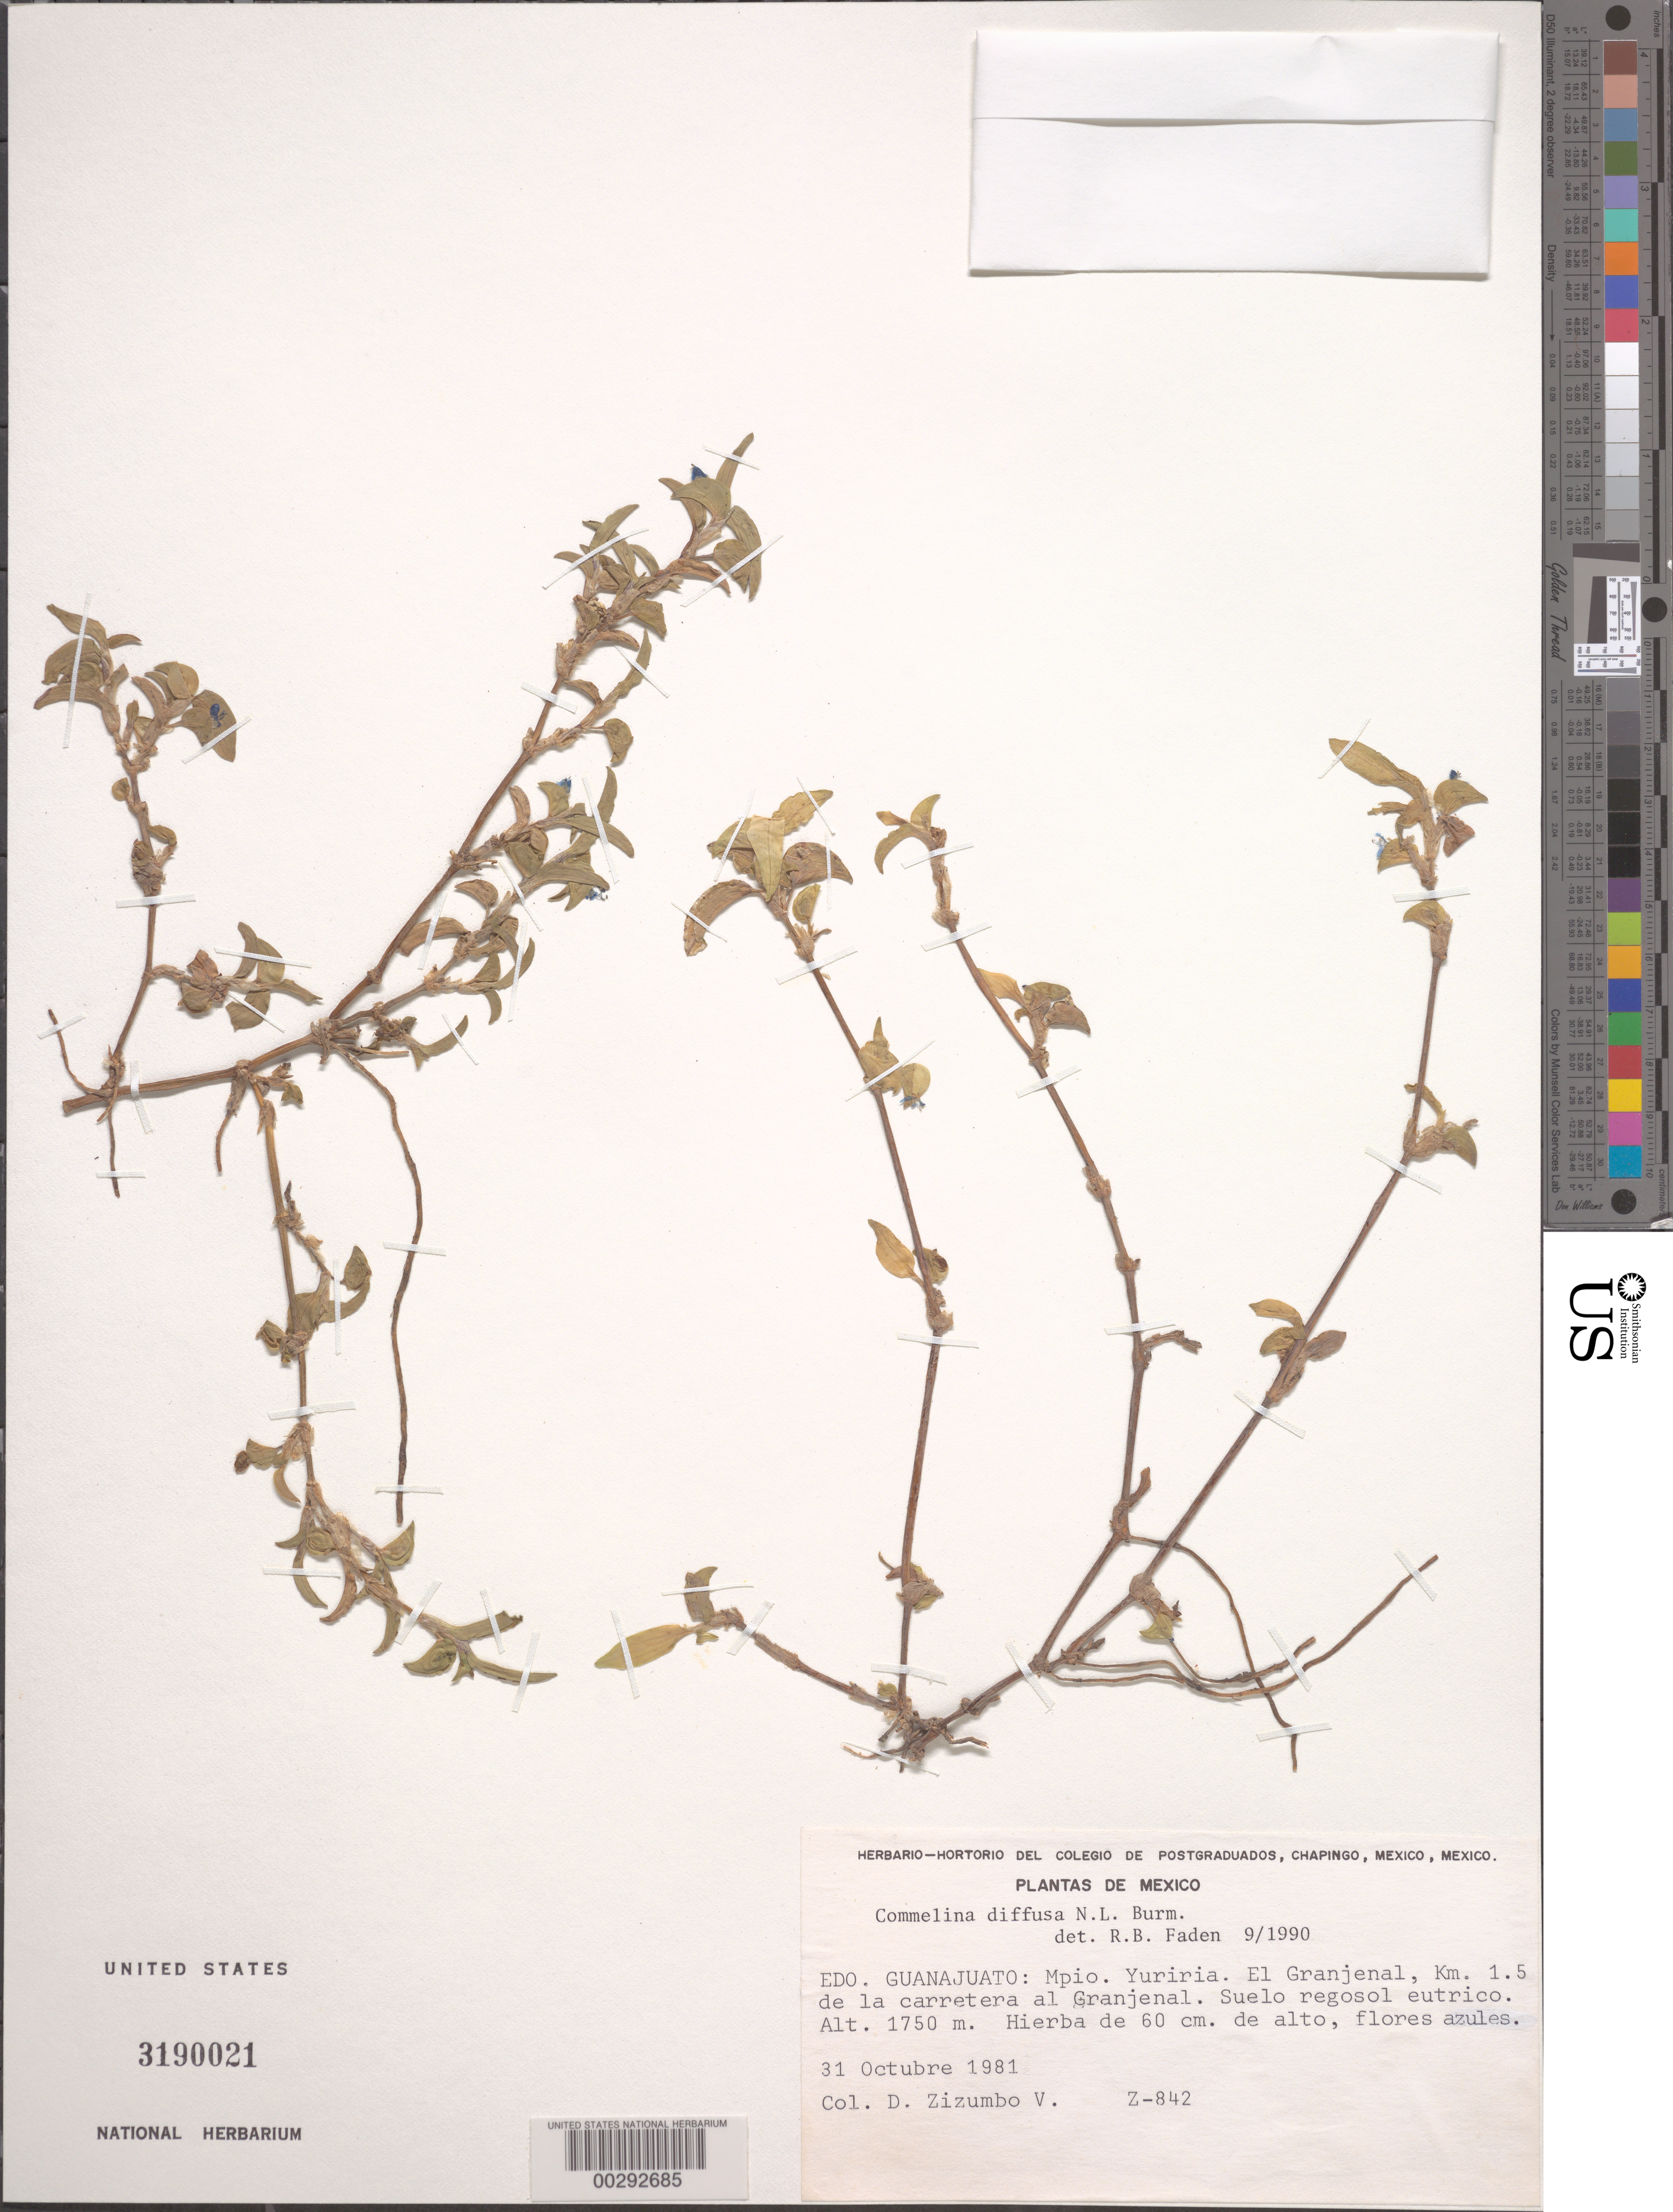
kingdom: Plantae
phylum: Tracheophyta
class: Liliopsida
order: Commelinales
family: Commelinaceae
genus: Commelina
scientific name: Commelina diffusa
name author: Burm. f.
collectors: D. Zizumbo V.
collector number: Z-842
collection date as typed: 31 Oct 1981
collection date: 1981-10-31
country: Mexico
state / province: Guanajuato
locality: Yuriria, El Granjenal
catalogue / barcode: US 3190021